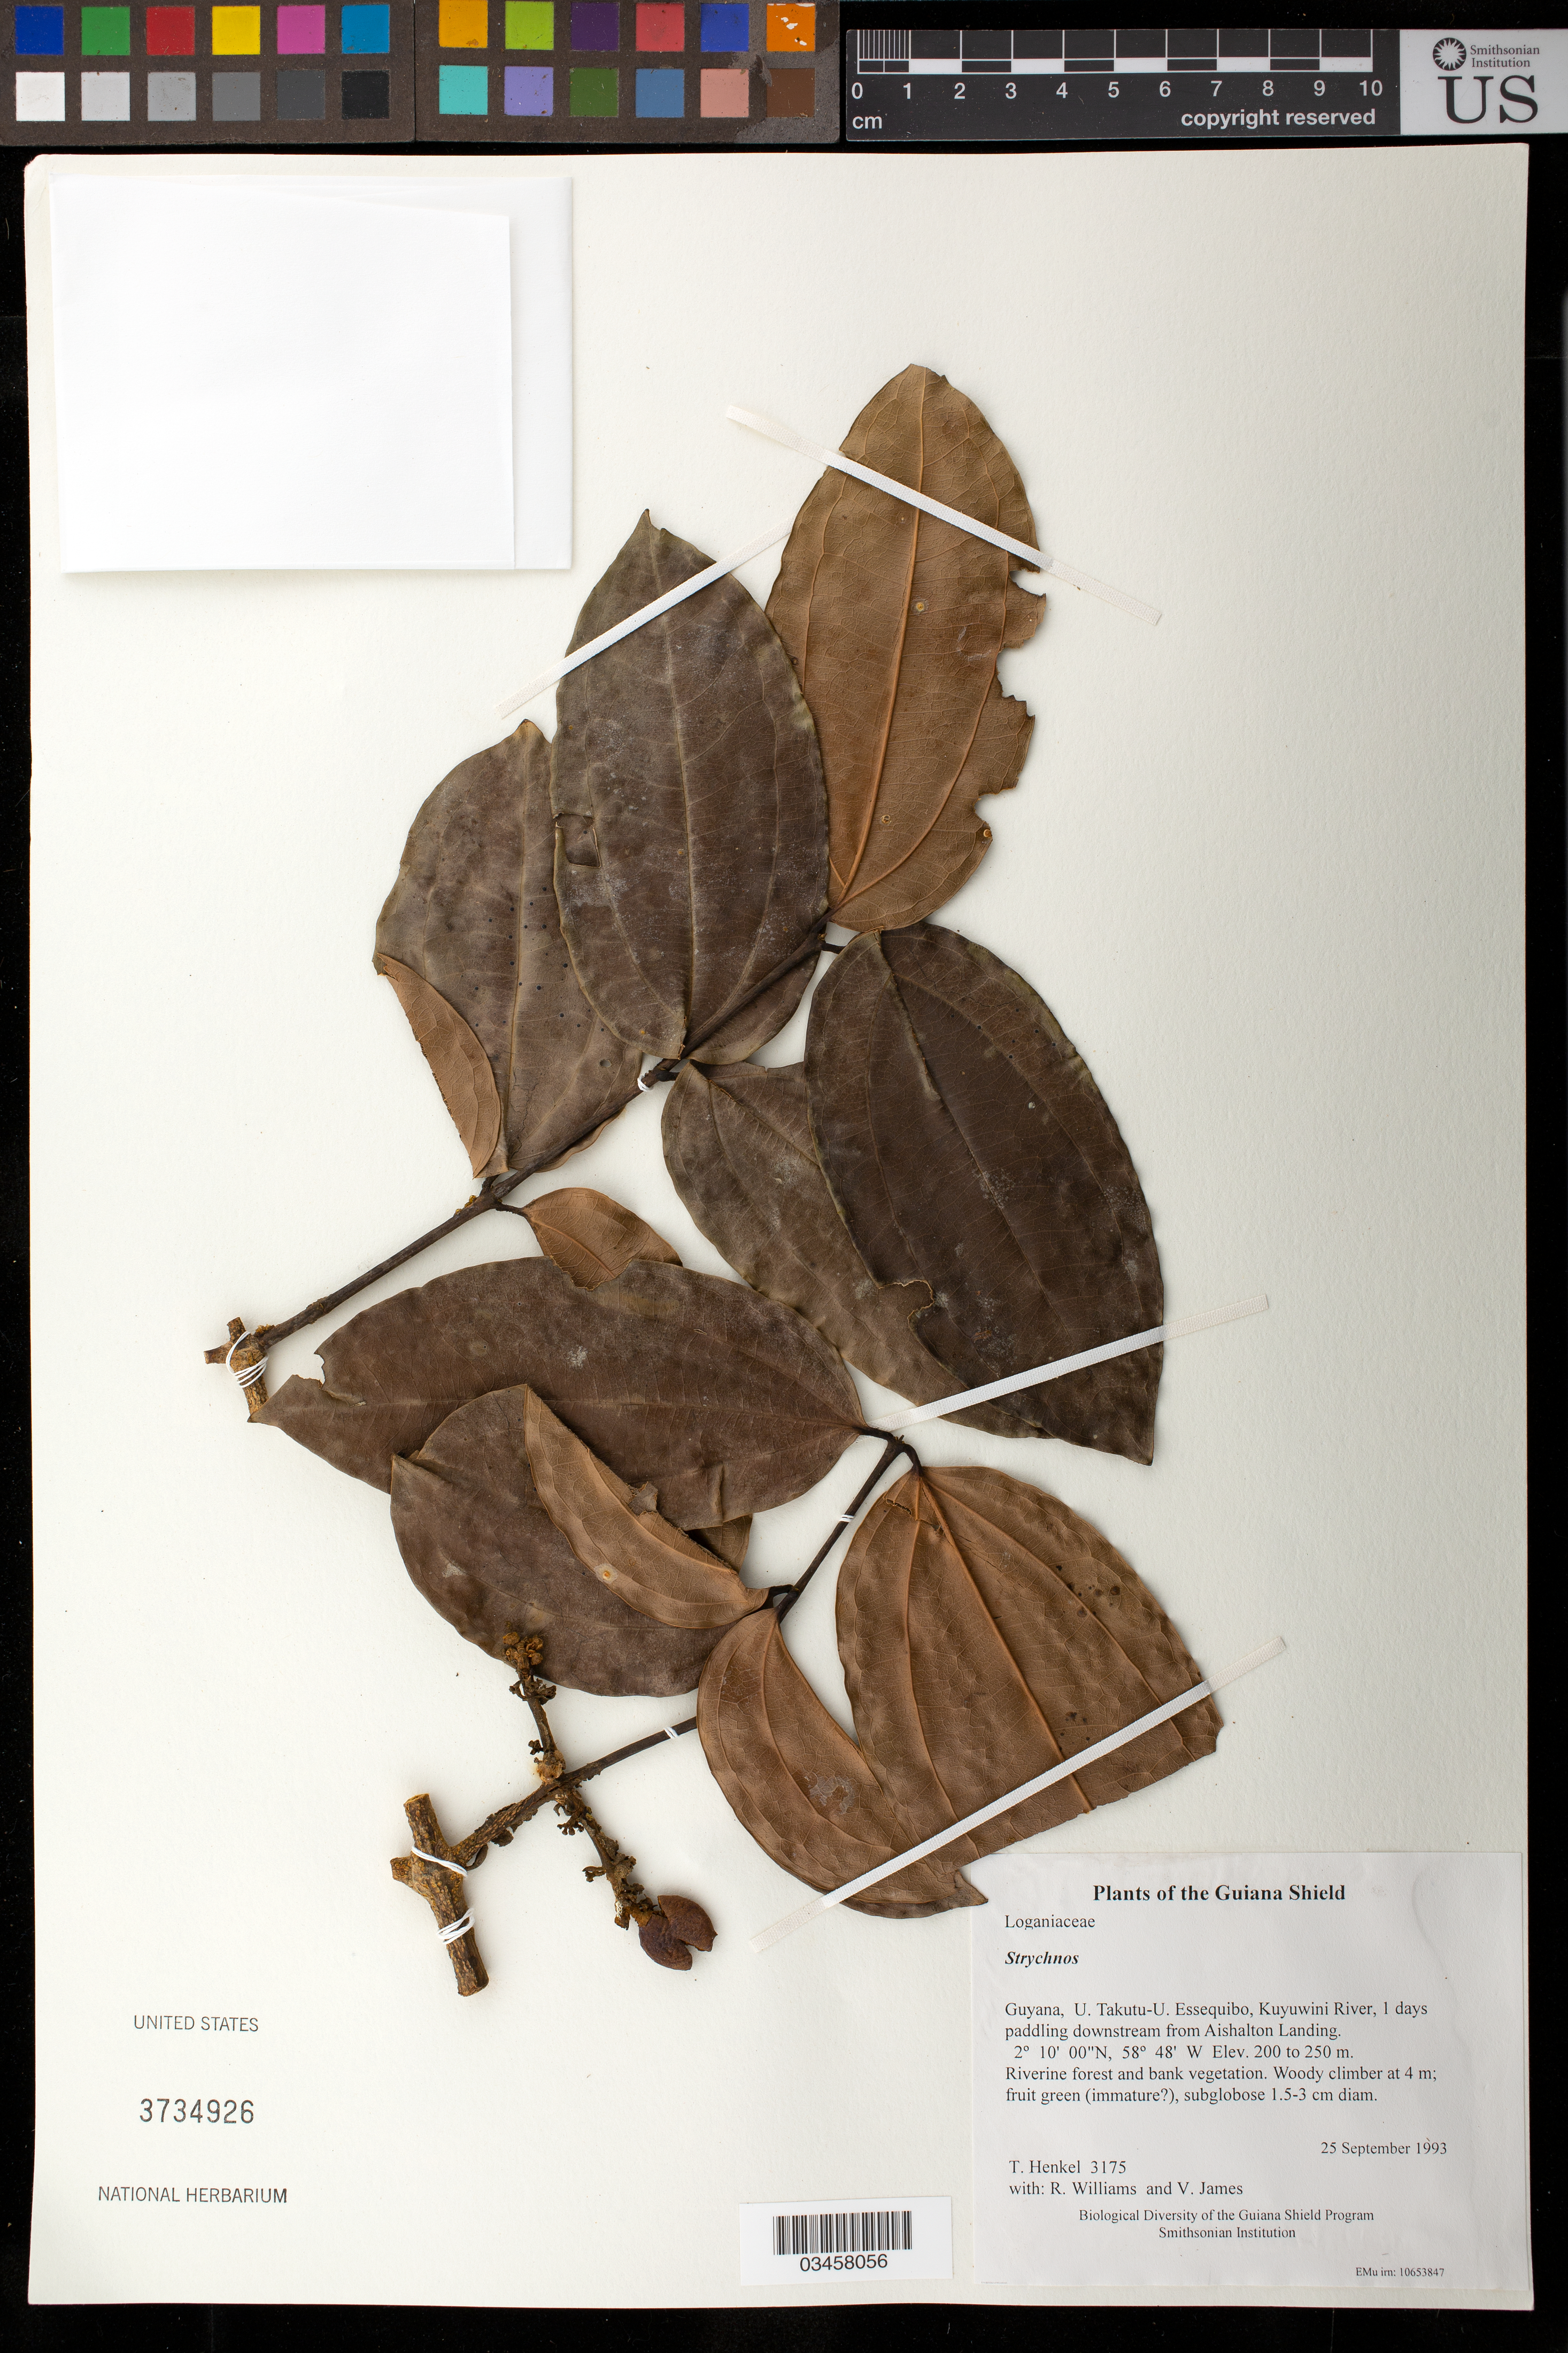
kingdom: Plantae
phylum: Tracheophyta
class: Magnoliopsida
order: Gentianales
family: Loganiaceae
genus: Strychnos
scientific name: Strychnos sp.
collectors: T. Henkel, R. Williams & V. James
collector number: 3175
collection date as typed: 25 September 1993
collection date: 1993-09-25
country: Guyana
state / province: U. Takutu-U. Essequibo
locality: Kuyuwini River, 1 days paddling downstream from Aishalton Landing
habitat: Riverine forest and bank vegetation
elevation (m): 200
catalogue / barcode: US 3734926